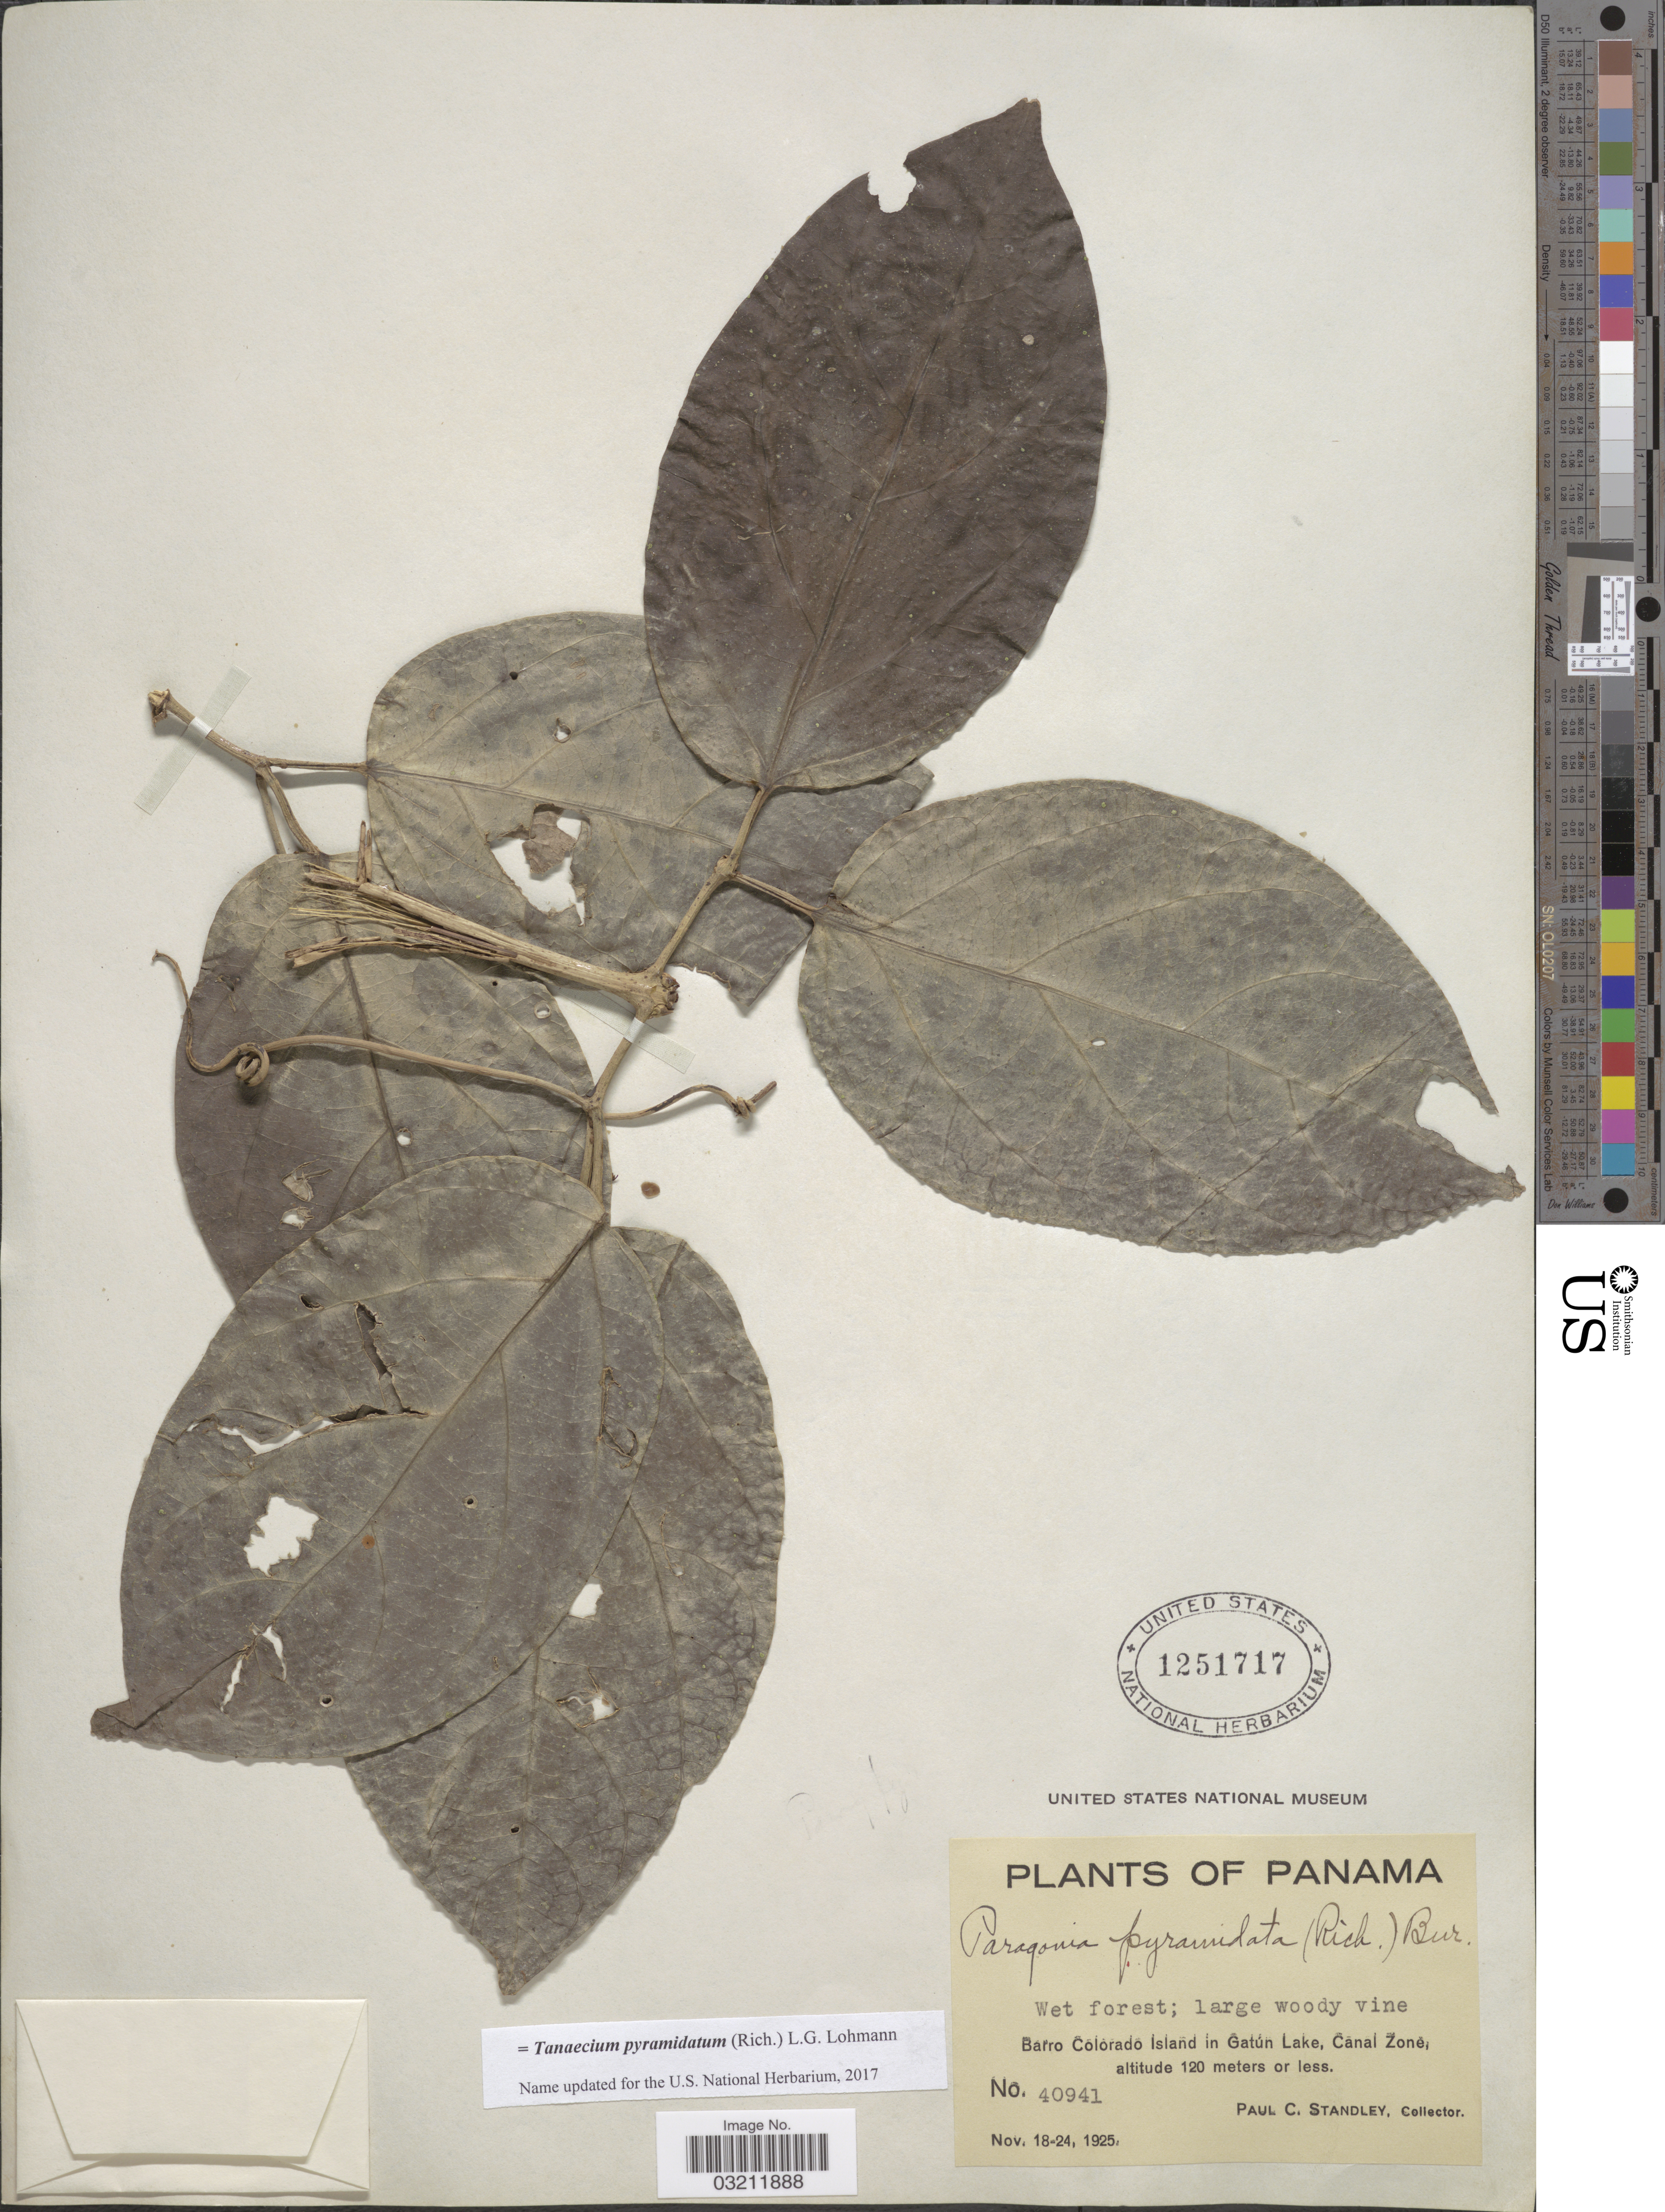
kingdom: Plantae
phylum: Tracheophyta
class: Magnoliopsida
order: Lamiales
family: Bignoniaceae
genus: Tanaecium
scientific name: Tanaecium pyramidatum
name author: (Rich.) L.G. Lohmann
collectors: P. C. Standley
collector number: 40941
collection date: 1925-11-18/1925-11-24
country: Panama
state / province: Panamá Oeste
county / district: Canal Zone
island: Barro Colorado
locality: Barro Colorado Island in Gatún Lake, Canal Zone.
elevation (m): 120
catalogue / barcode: US 1251717